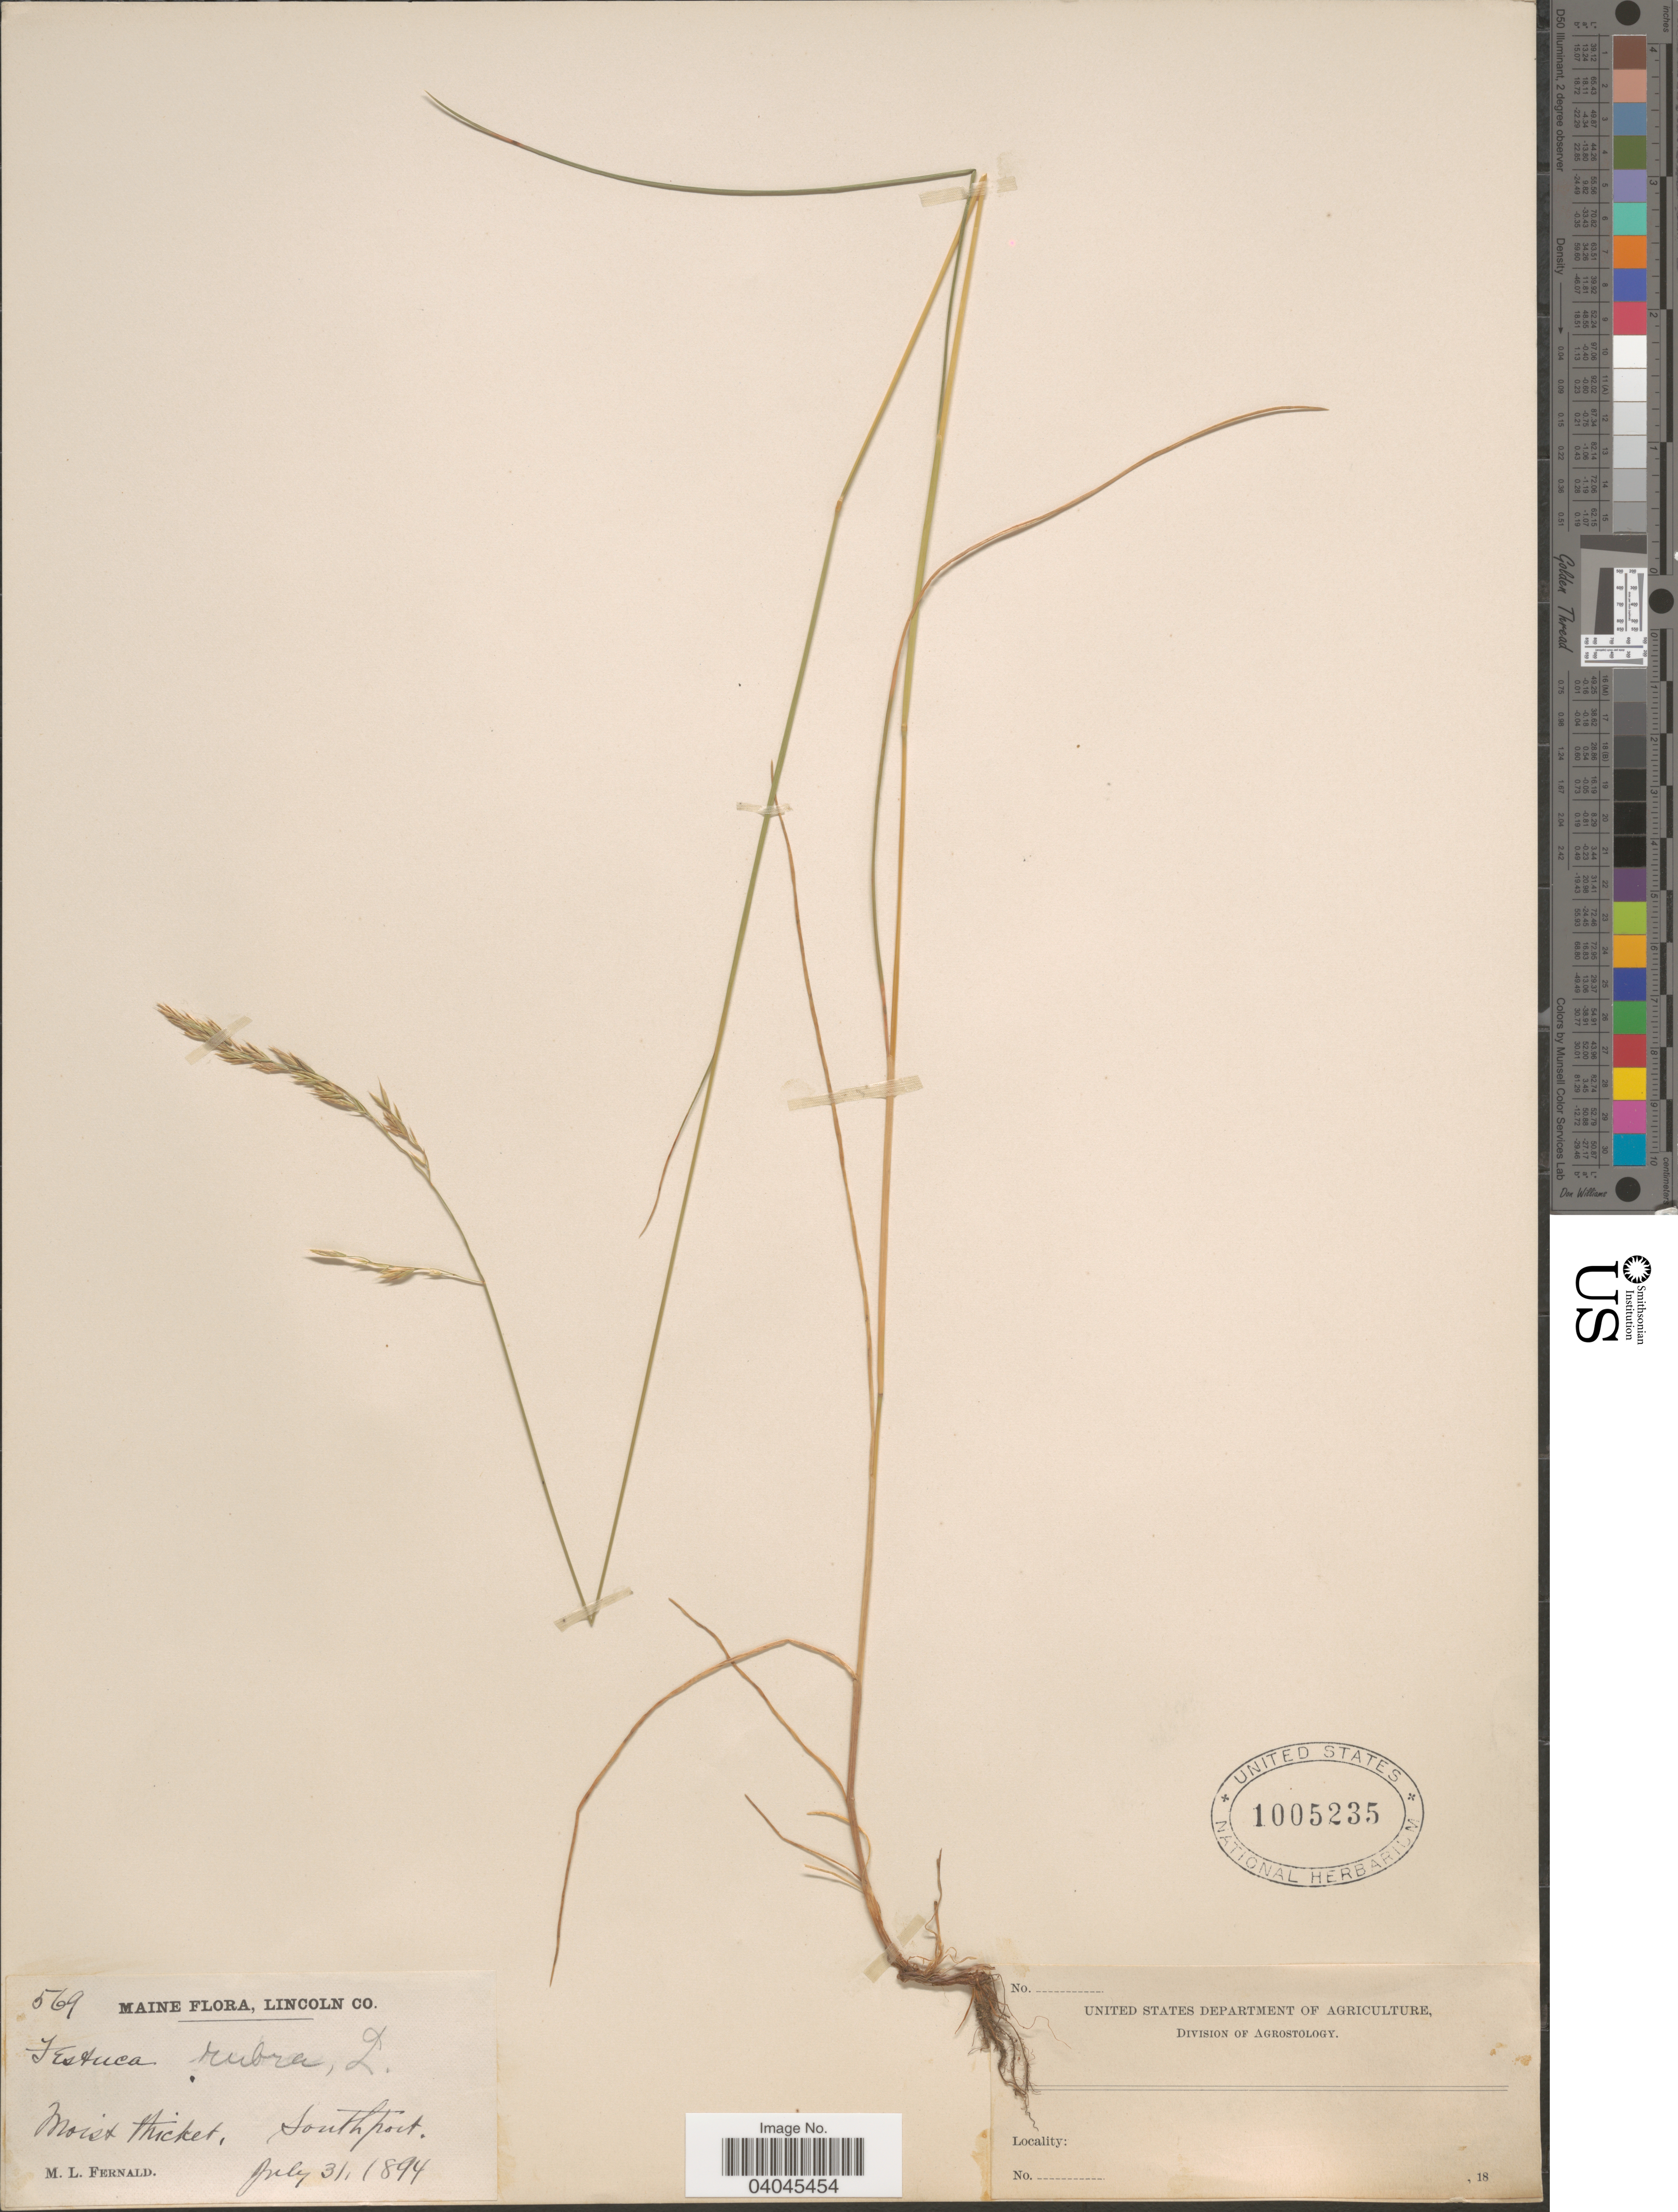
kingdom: Plantae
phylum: Tracheophyta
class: Liliopsida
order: Poales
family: Poaceae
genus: Festuca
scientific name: Festuca rubra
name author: L.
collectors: M. L. Fernald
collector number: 569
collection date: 1894-07-31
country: United States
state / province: Maine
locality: Lincoln Co. Moist thicket, Southport.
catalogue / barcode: US 1005235